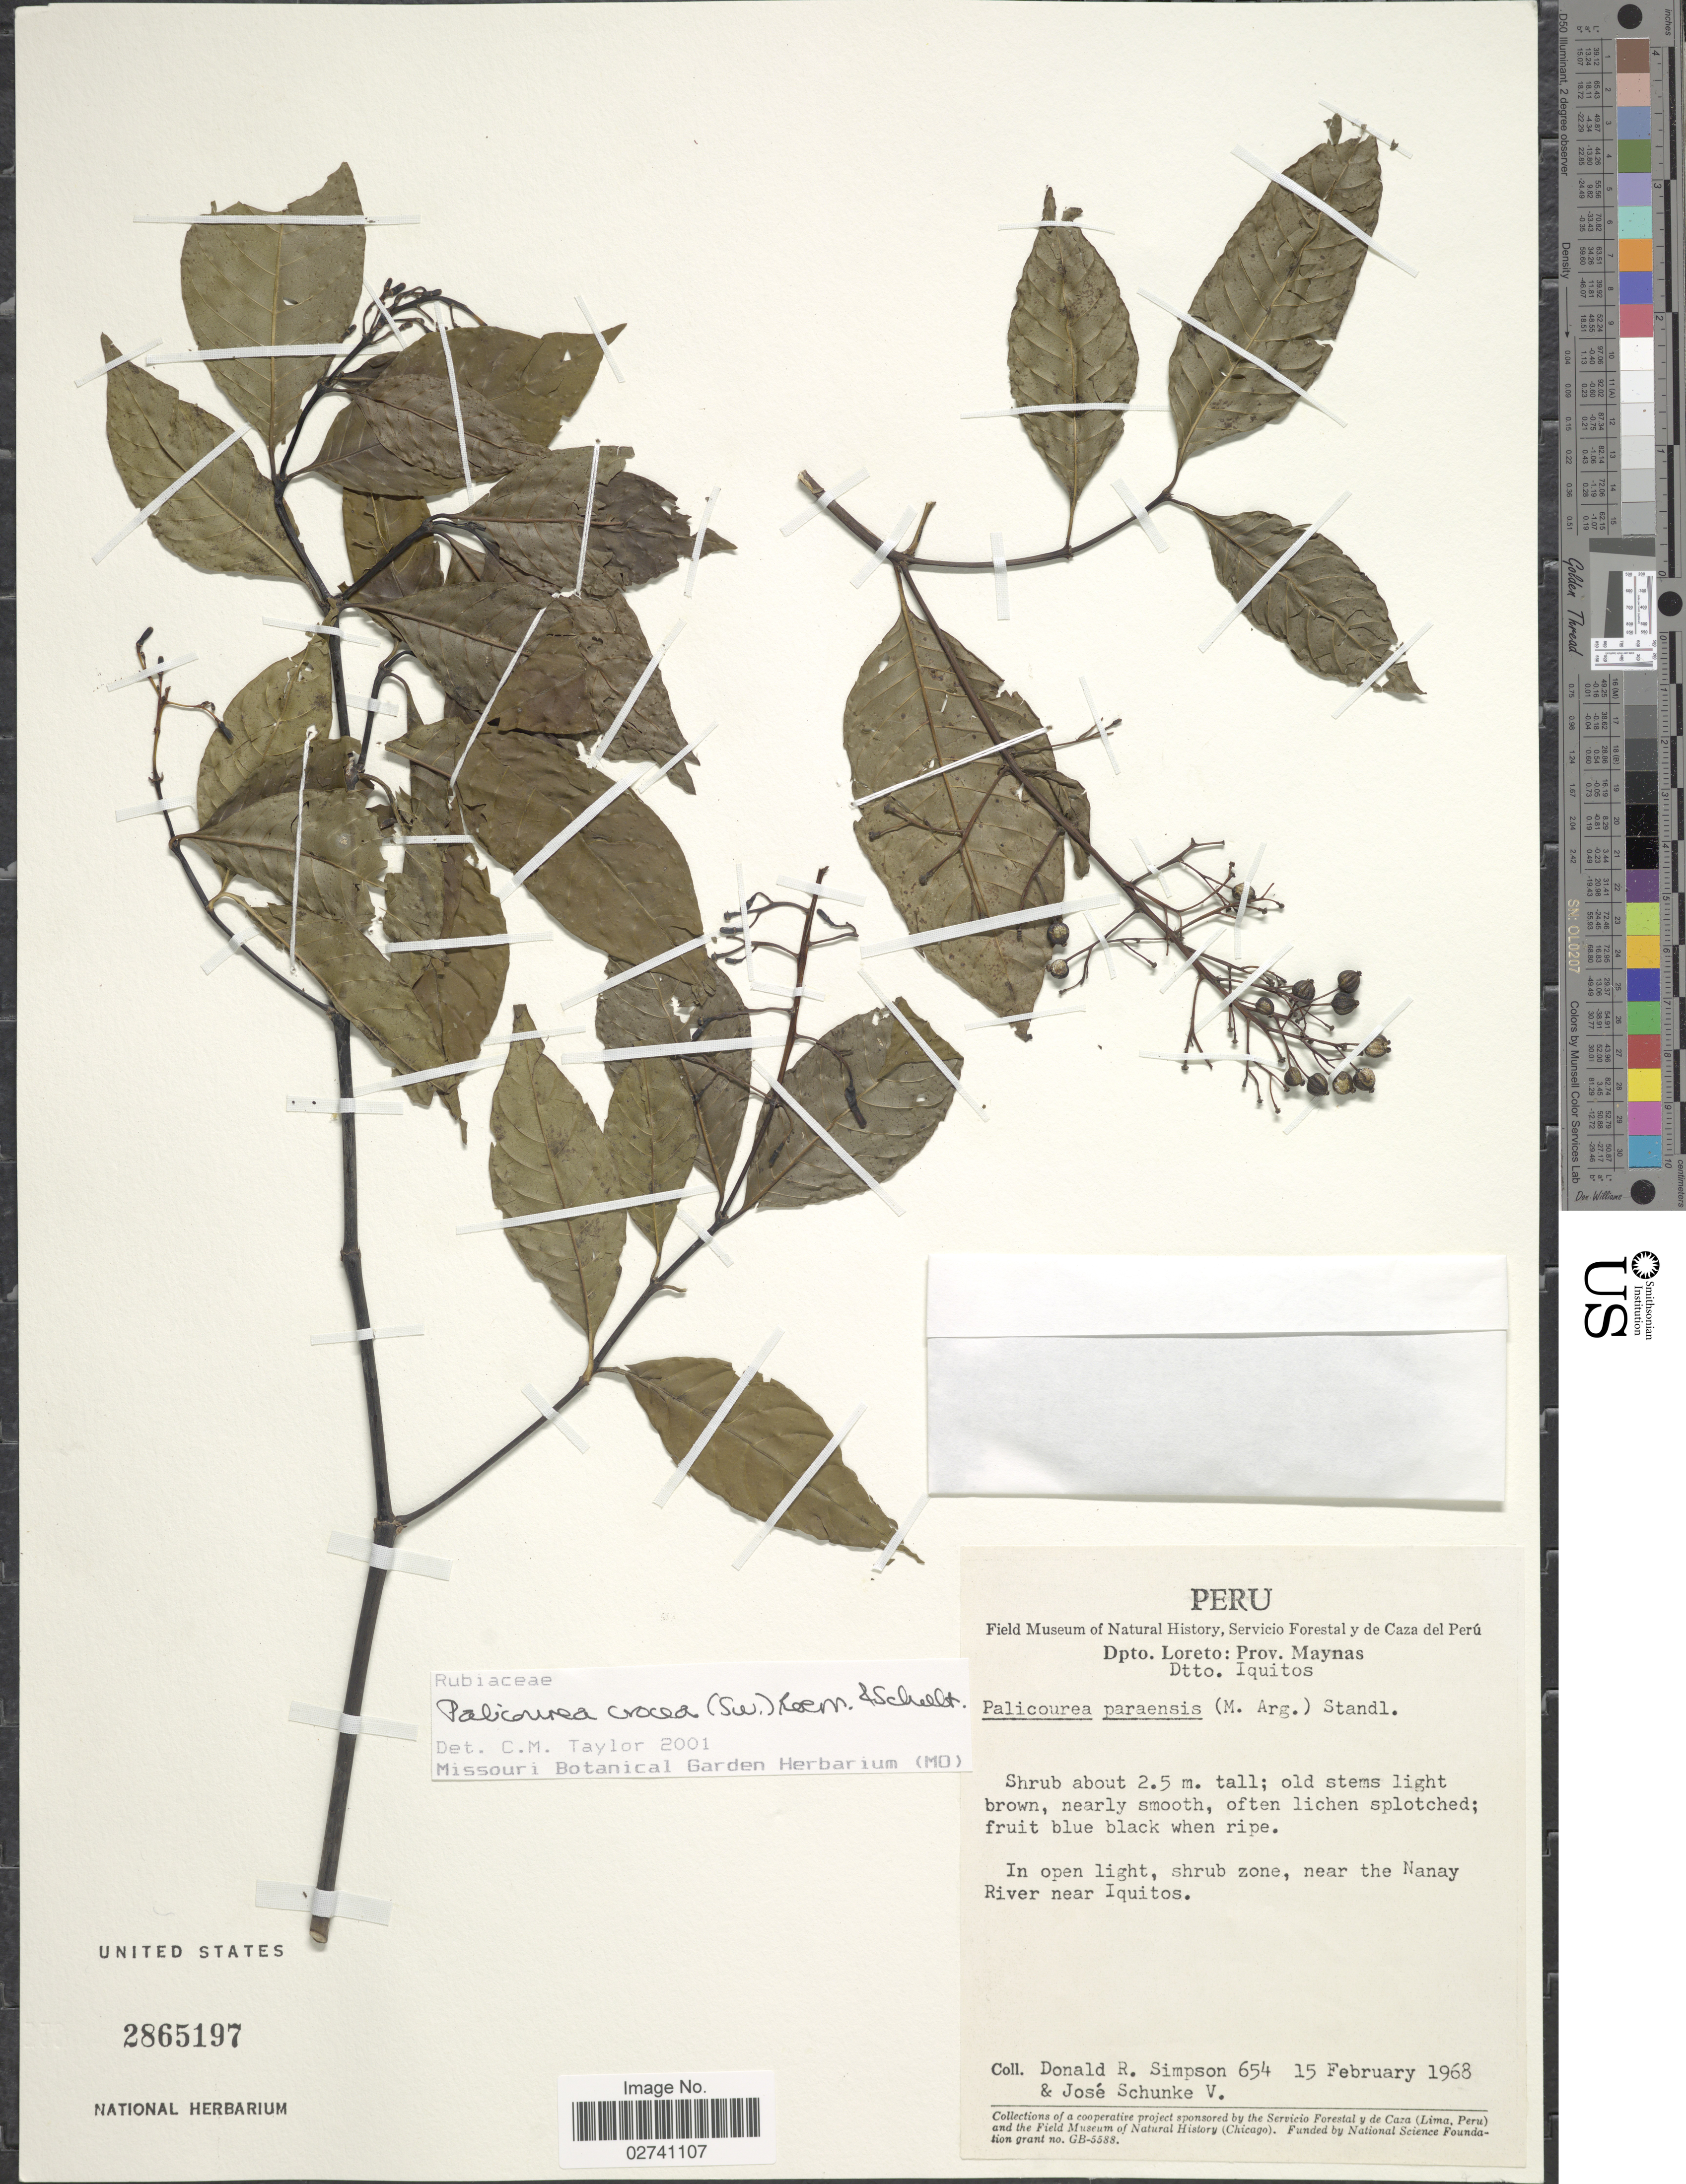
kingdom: Plantae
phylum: Tracheophyta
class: Magnoliopsida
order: Gentianales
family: Rubiaceae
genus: Palicourea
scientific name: Palicourea crocea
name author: (Sw.) Schult.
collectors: D. R. Simpson & J. Schunke Vigo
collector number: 654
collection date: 1968-02-15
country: Peru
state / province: Loreto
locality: Prov. Maynas. Dtto. Iquitos. near the Nanay River near Iquitos.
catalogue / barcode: US 2865197